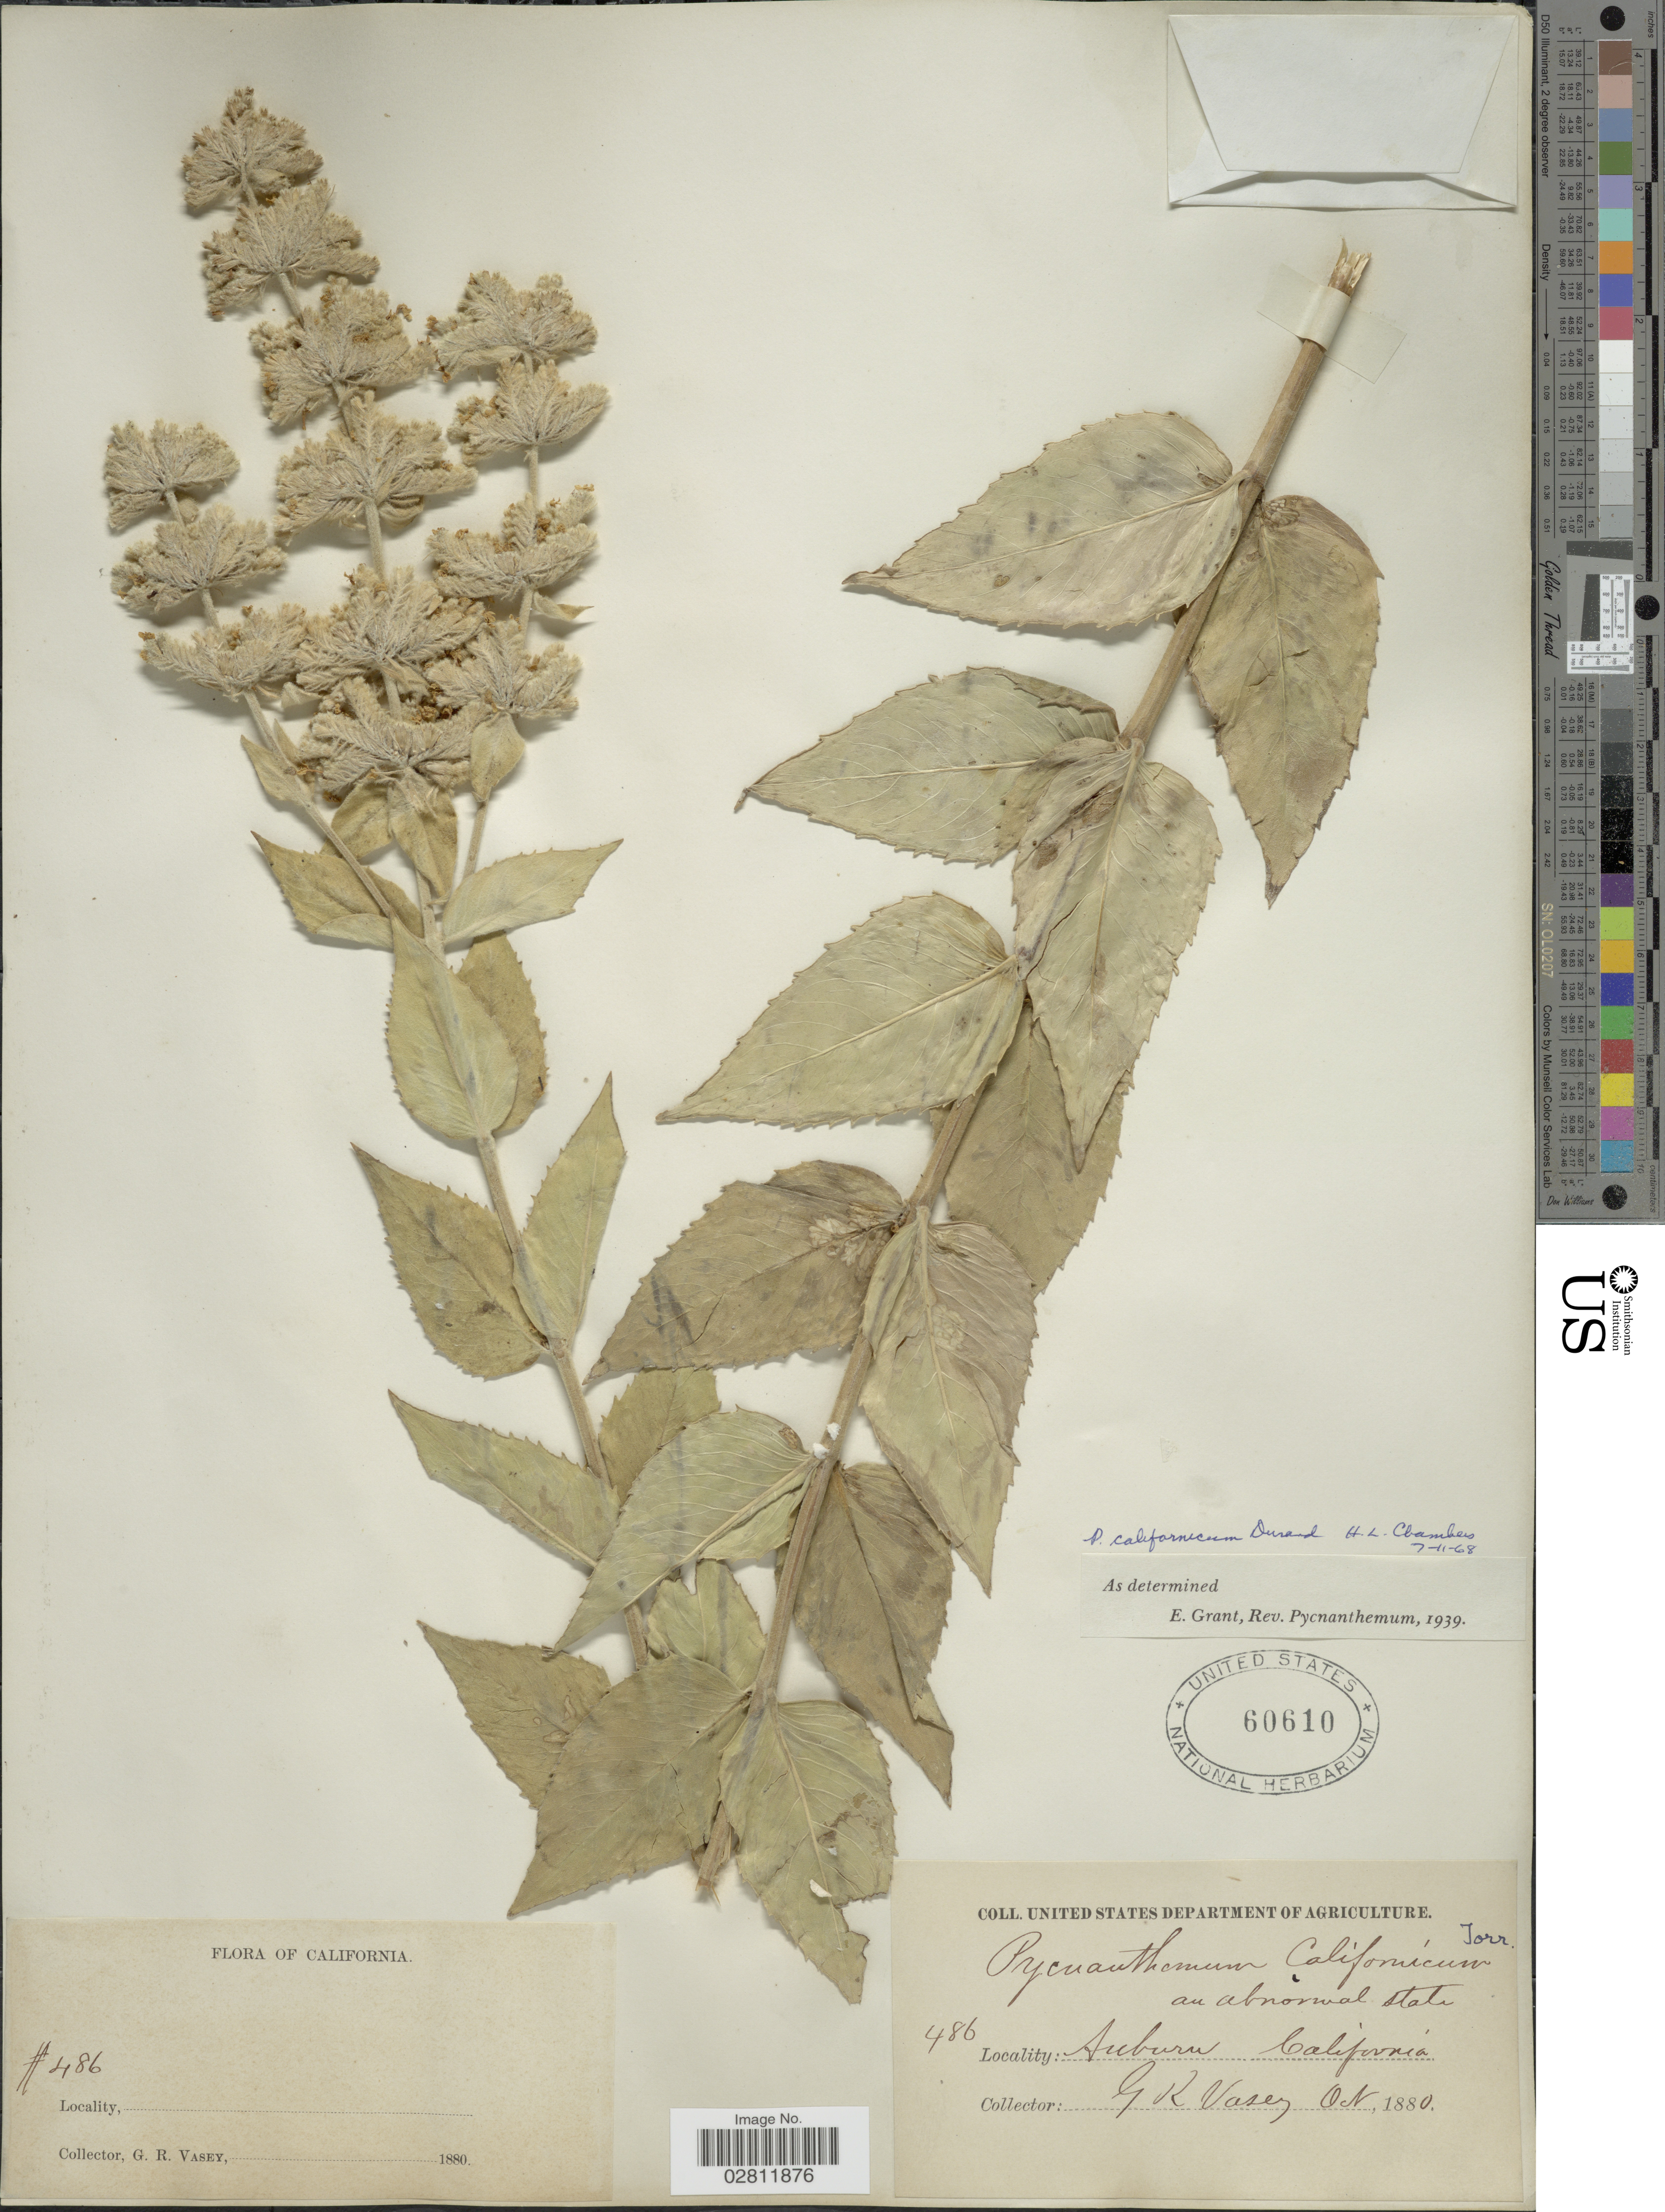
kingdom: Plantae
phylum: Tracheophyta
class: Magnoliopsida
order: Lamiales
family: Lamiaceae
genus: Pycnanthemum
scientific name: Pycnanthemum californicum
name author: Torr. ex Durand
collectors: C. G. Pringle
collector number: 486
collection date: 1880-10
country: United States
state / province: California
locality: Auburn.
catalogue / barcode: US 60610